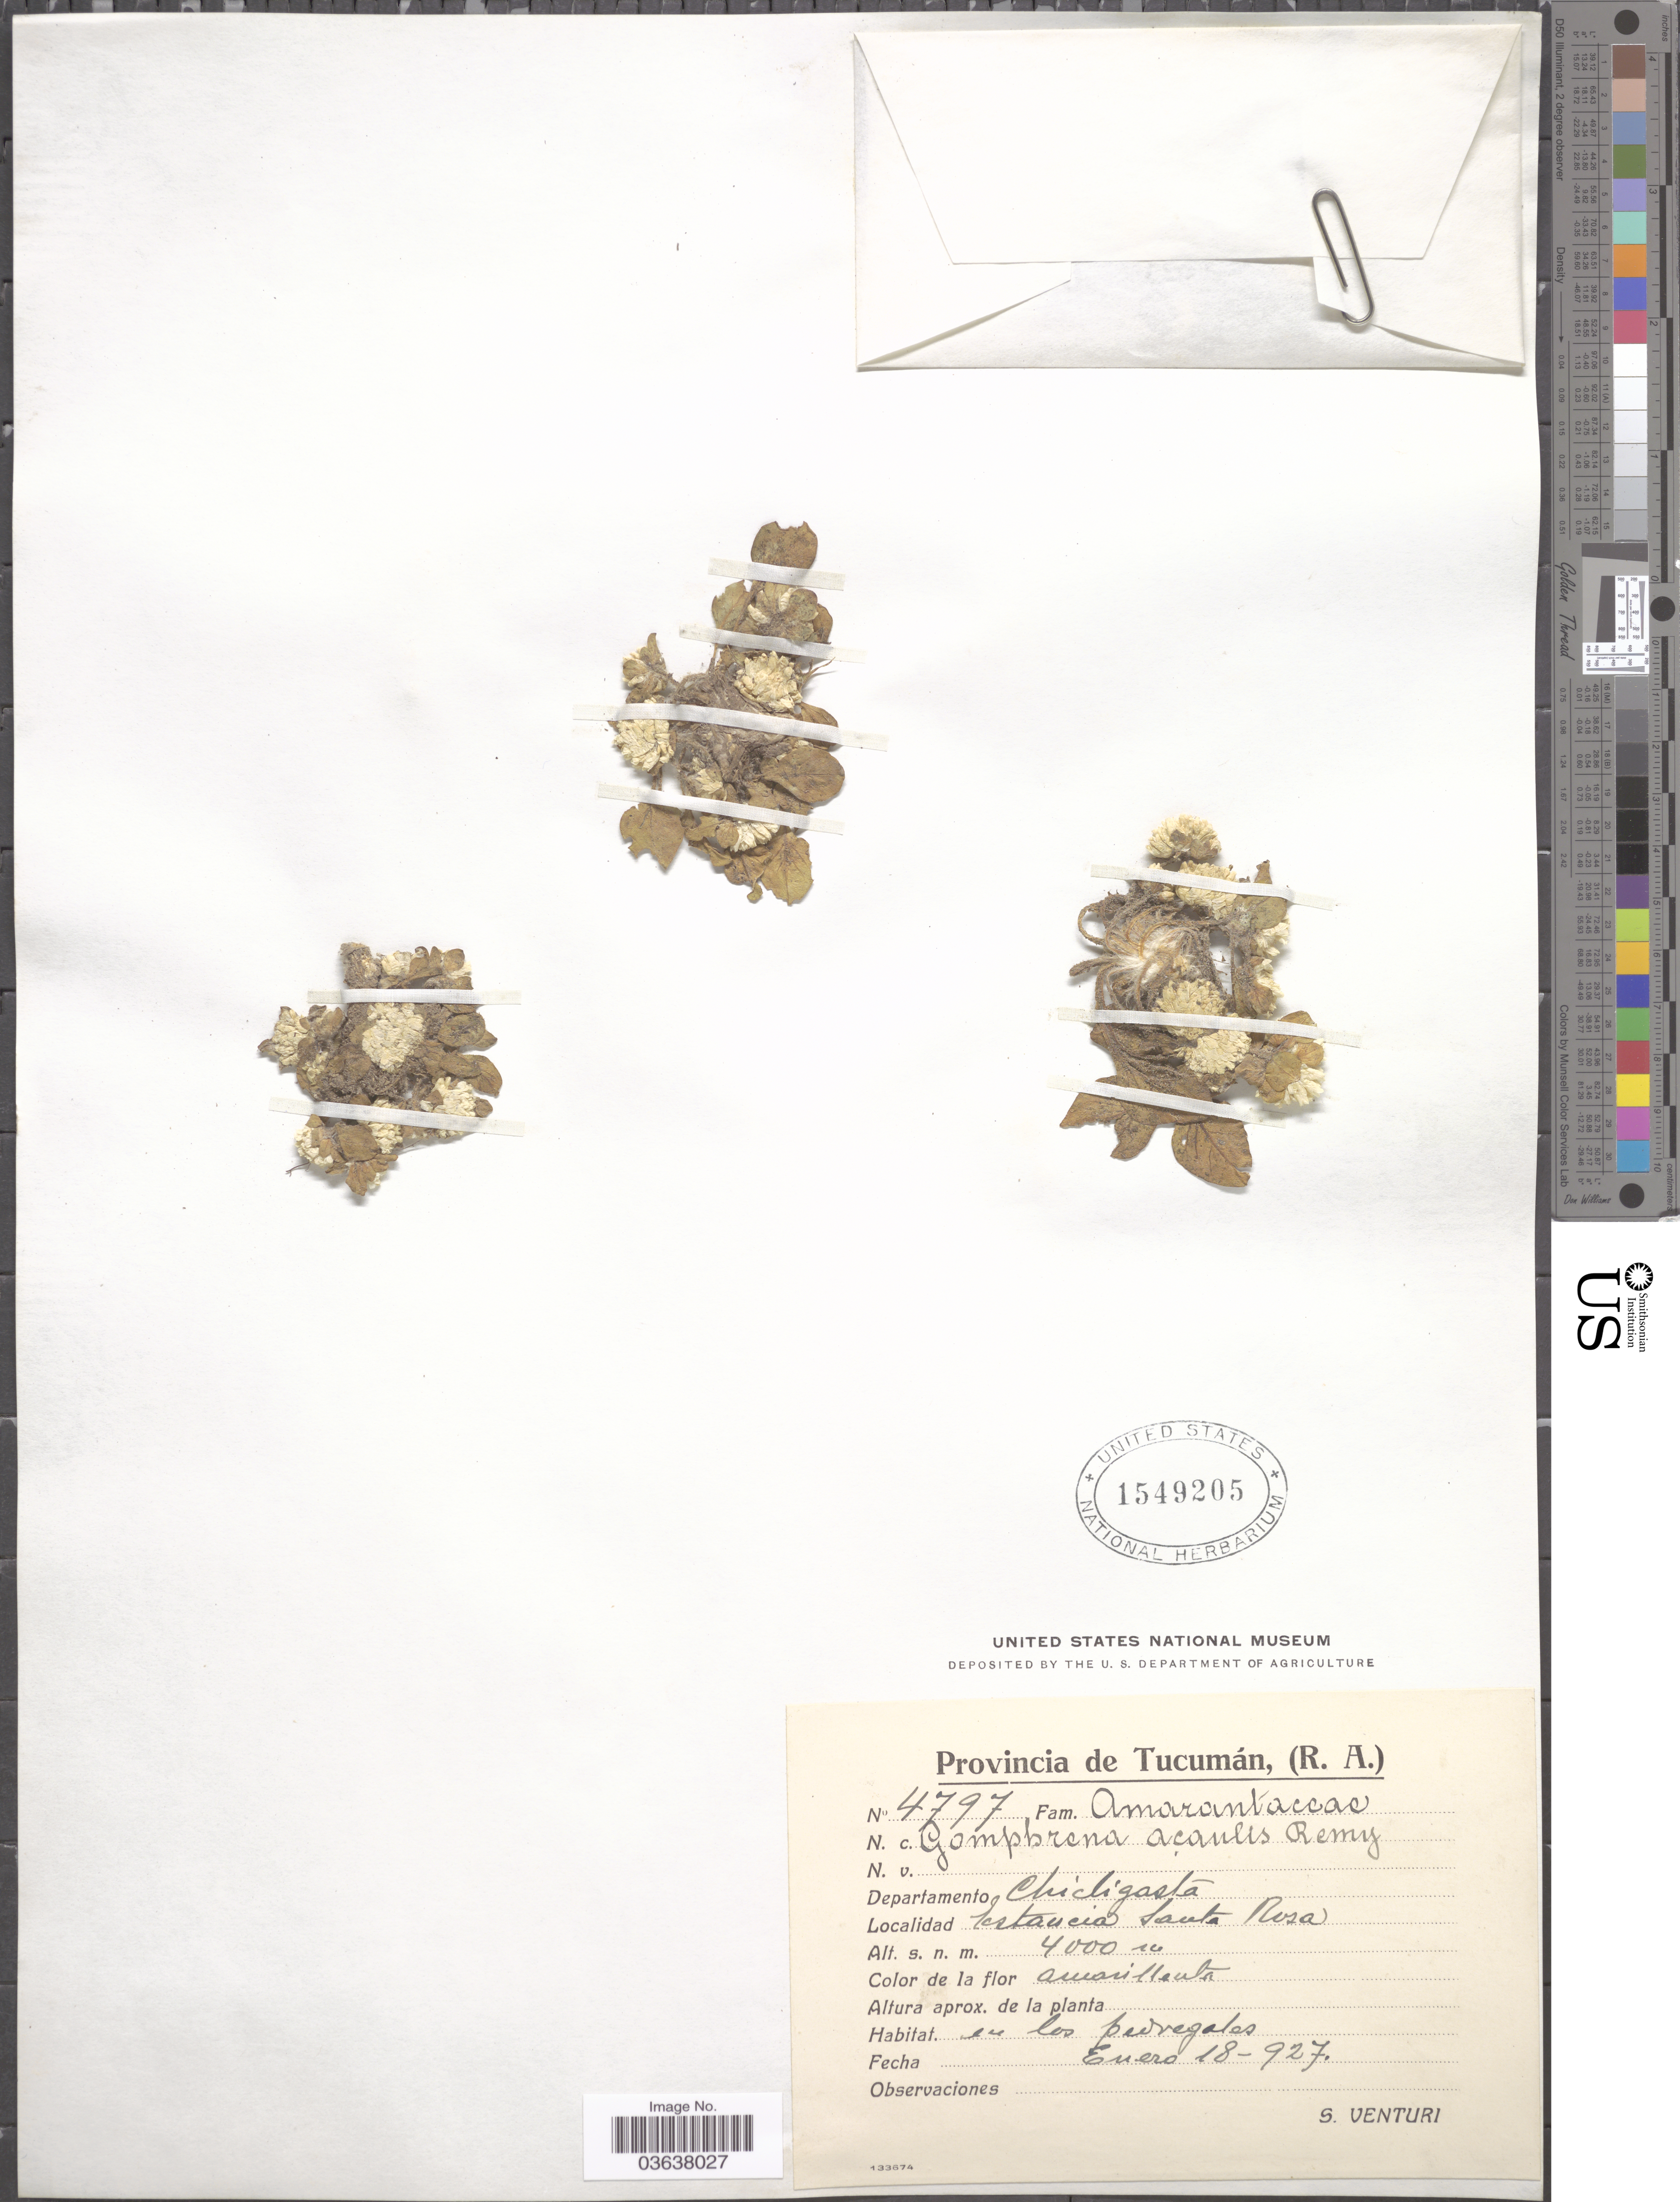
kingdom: Plantae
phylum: Tracheophyta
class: Magnoliopsida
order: Caryophyllales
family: Amaranthaceae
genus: Gomphrena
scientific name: Gomphrena meyeniana var. acaulis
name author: (J. Rémy) Suess.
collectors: S. Venturi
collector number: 4797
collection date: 1927-01-18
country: Argentina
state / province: Tucuman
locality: Departamento Chicligasta, Estancia Santa Rosa.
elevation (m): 4000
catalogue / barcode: US 1549205